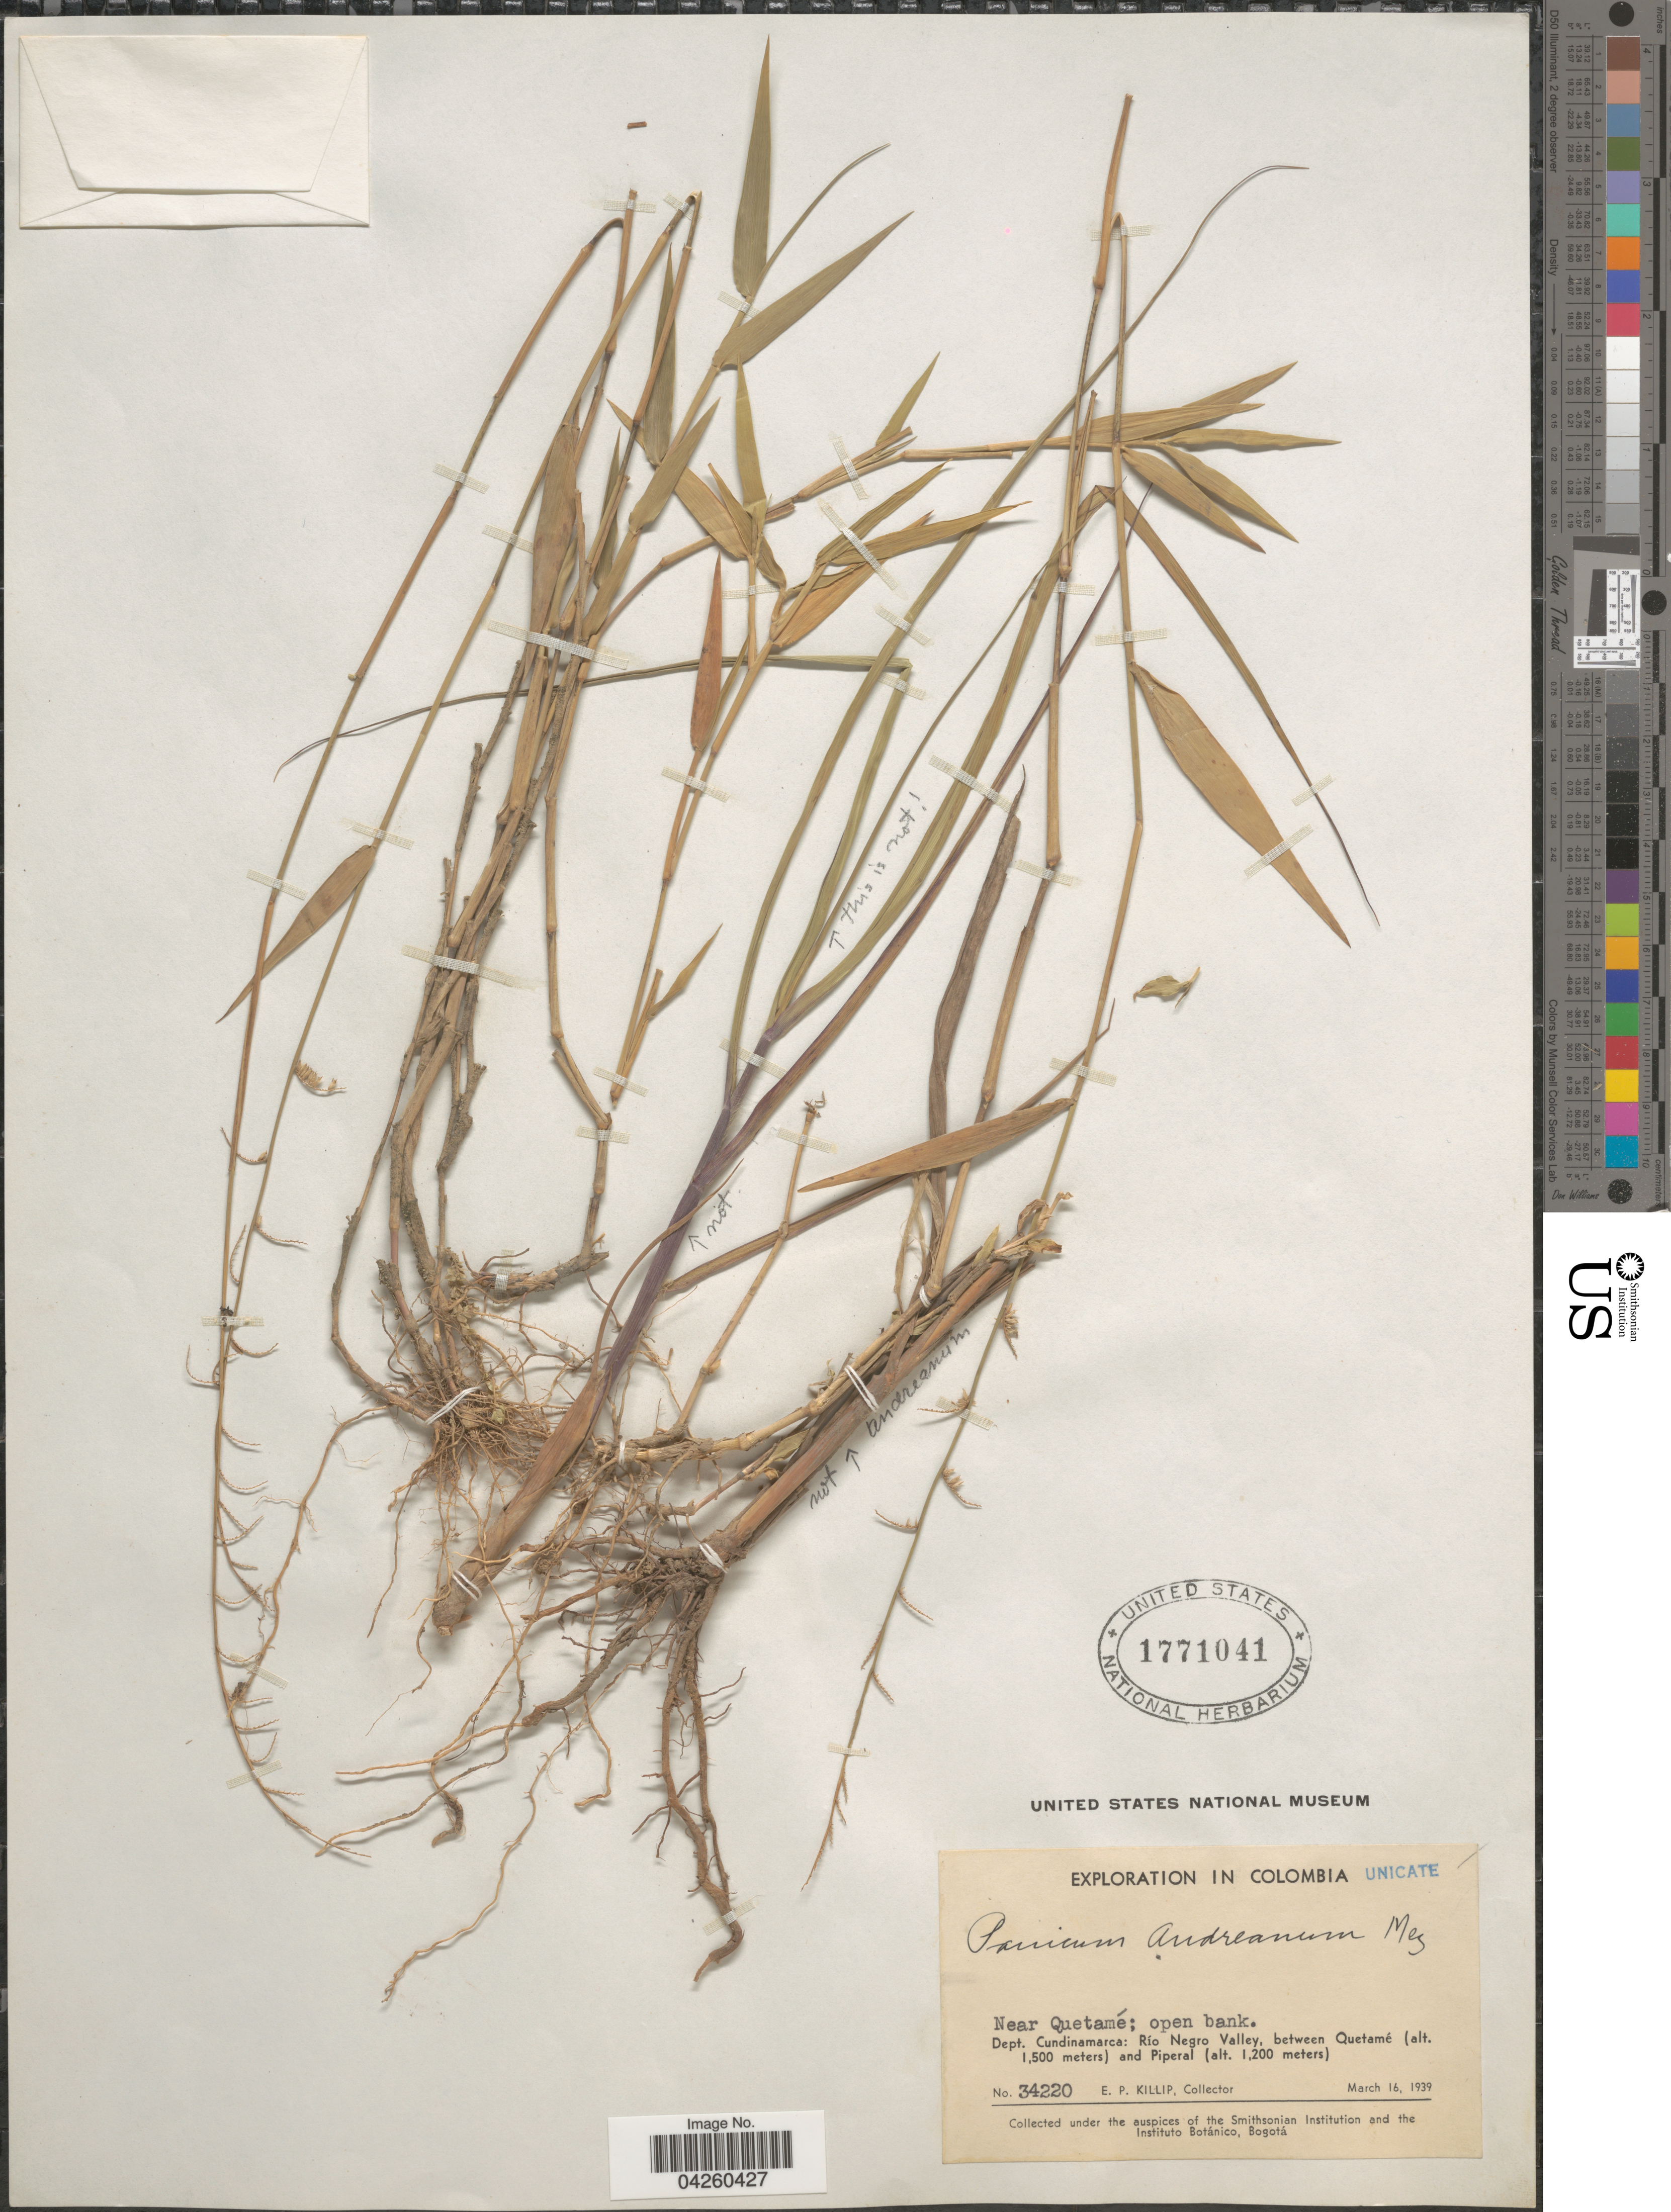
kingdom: Plantae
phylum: Tracheophyta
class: Liliopsida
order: Poales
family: Poaceae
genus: Ocellochloa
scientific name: Ocellochloa andreana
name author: (Mez) Zuloaga & Morrone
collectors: E. P. Killip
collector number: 34220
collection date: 1939-03-16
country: Colombia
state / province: Cundinamarca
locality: Exploration in Colombia. Near Quetamé; open bank. Dept. Cundinamarca: Rio Negro Valley, between Quetamé and Piperal.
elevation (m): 1200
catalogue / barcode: US 1771041